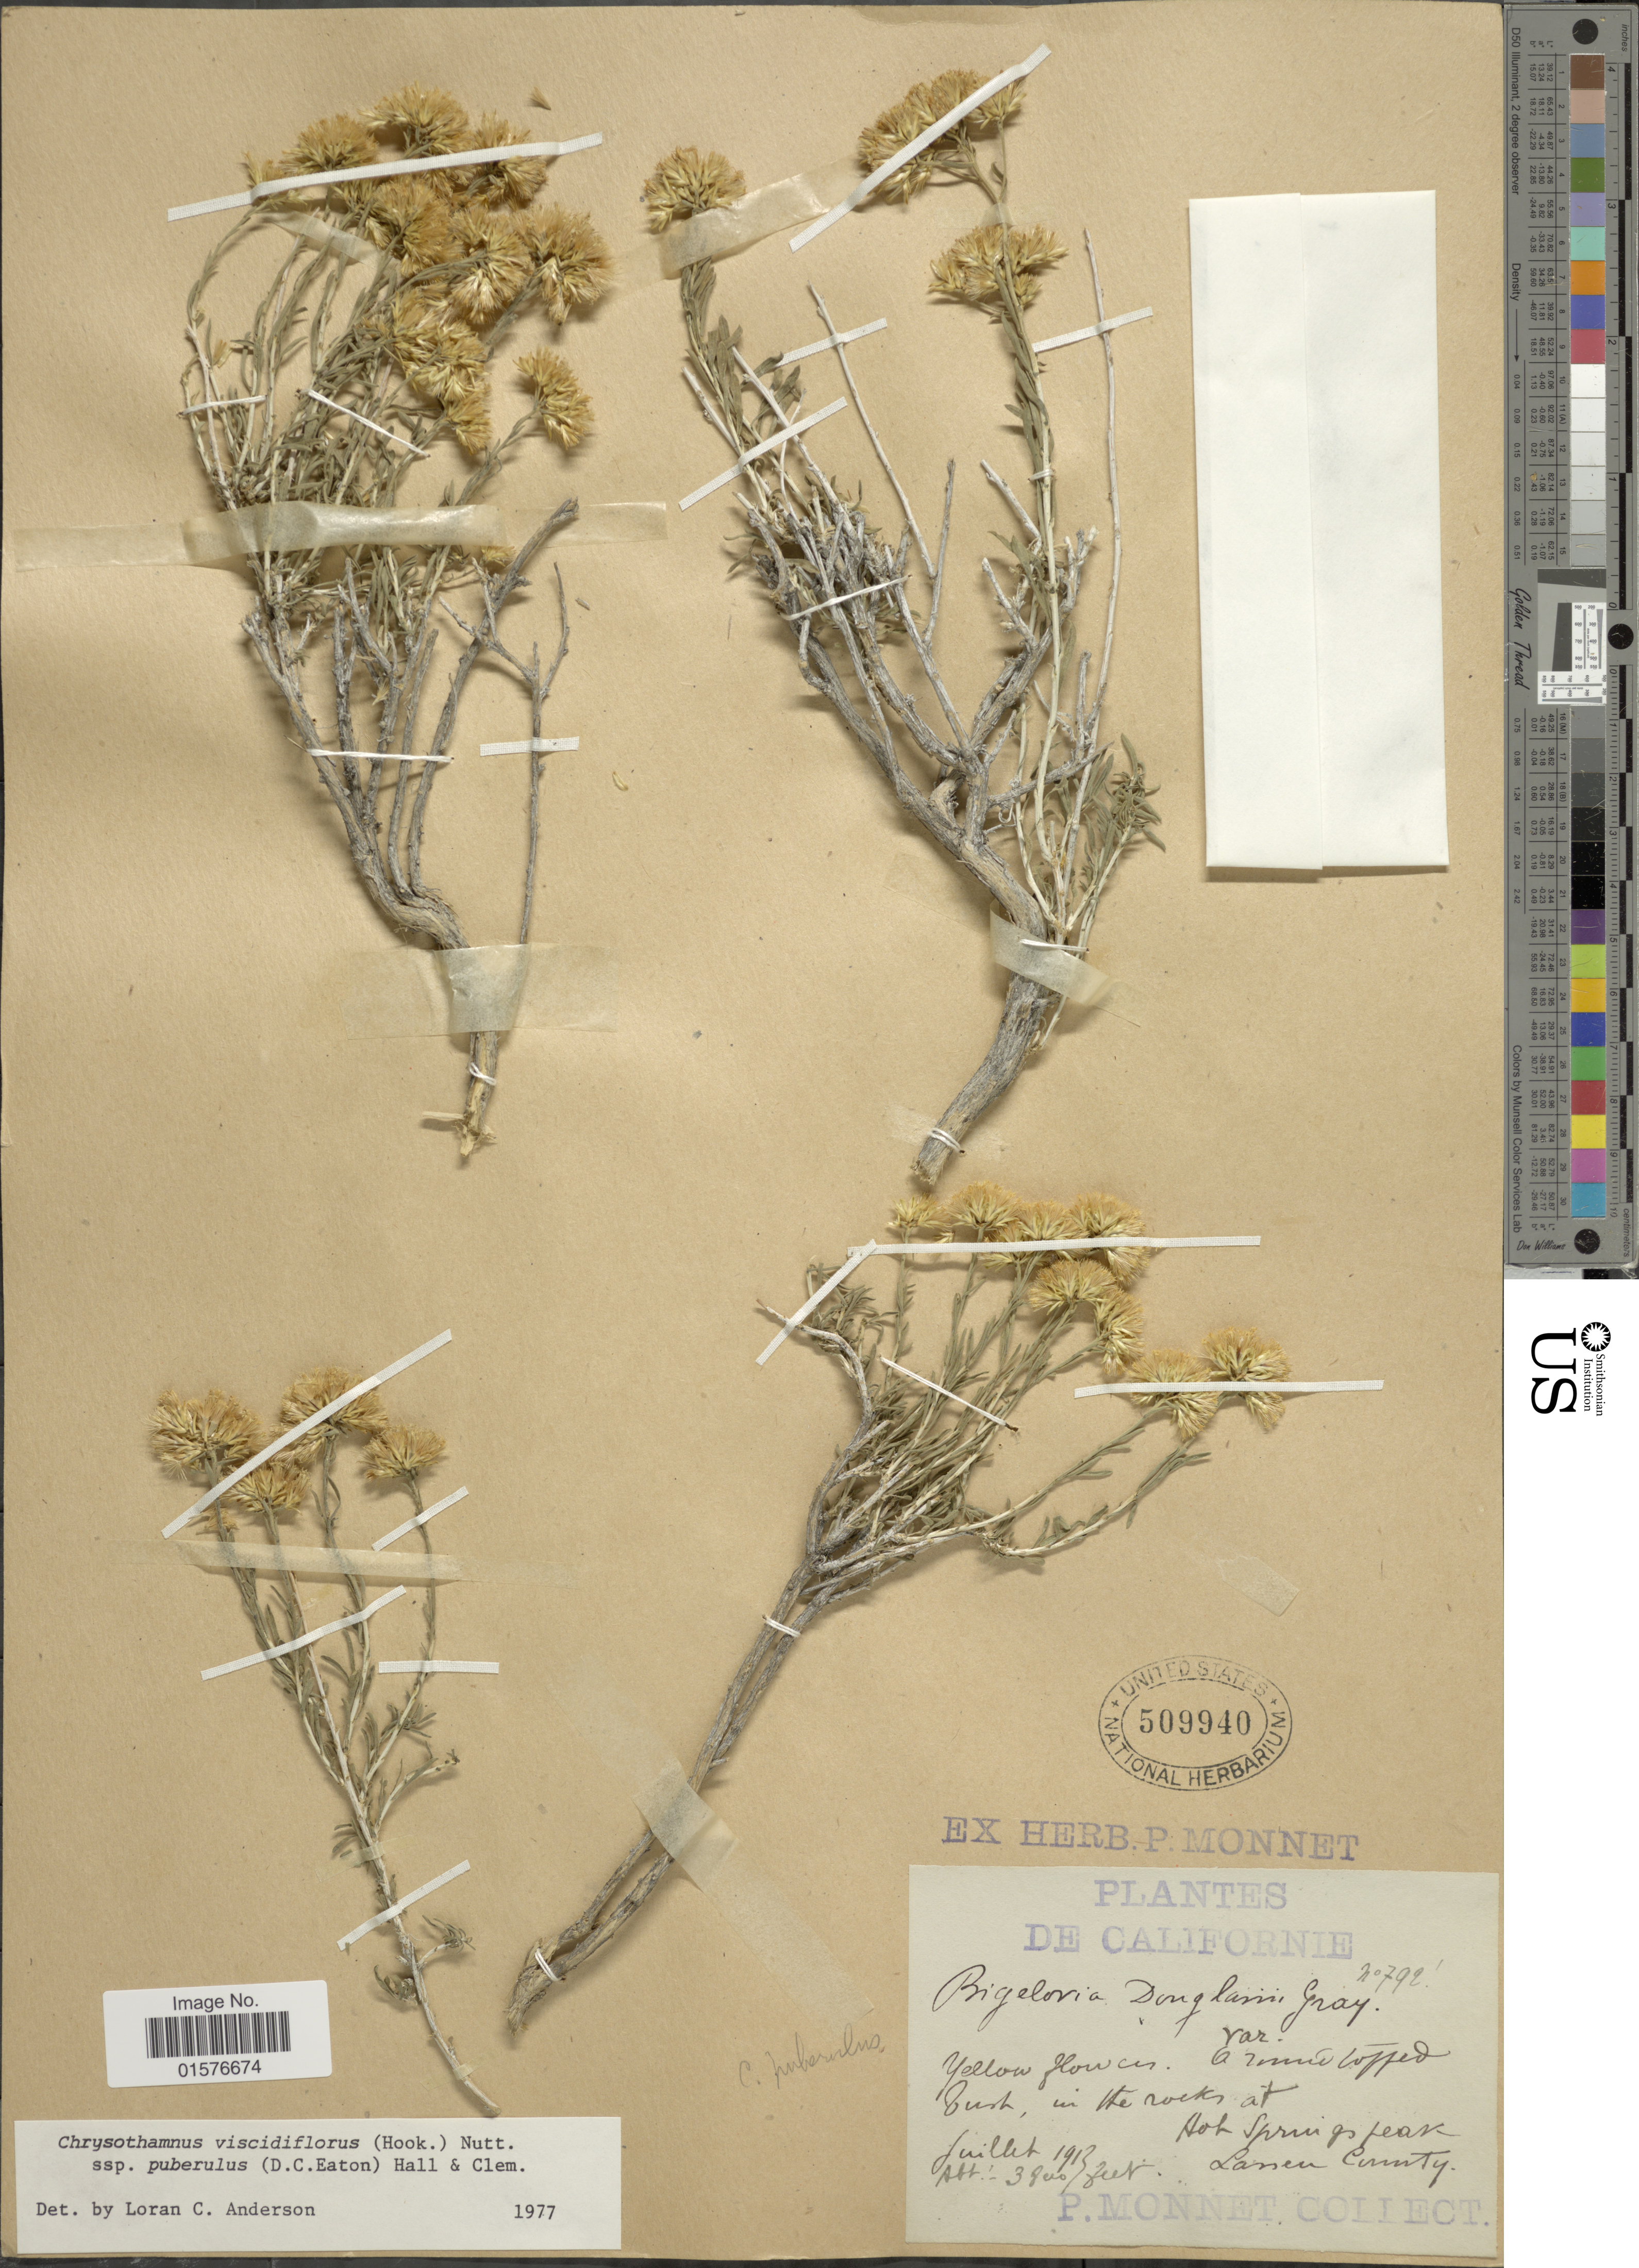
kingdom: Plantae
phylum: Tracheophyta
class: Magnoliopsida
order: Asterales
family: Asteraceae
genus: Chrysothamnus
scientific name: Chrysothamnus viscidiflorus subsp. puberulus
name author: (D.C. Eaton) H.M. Hall & Clem.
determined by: Urbatsch, Lowell E., Curator (LSU), Louisiana State University (UNITED STATES)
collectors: P. Monnet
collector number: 792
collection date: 1913-07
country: United States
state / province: California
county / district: Lassen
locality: Hot Springs Peak, Lauren County.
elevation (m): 1158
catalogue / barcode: US 509940